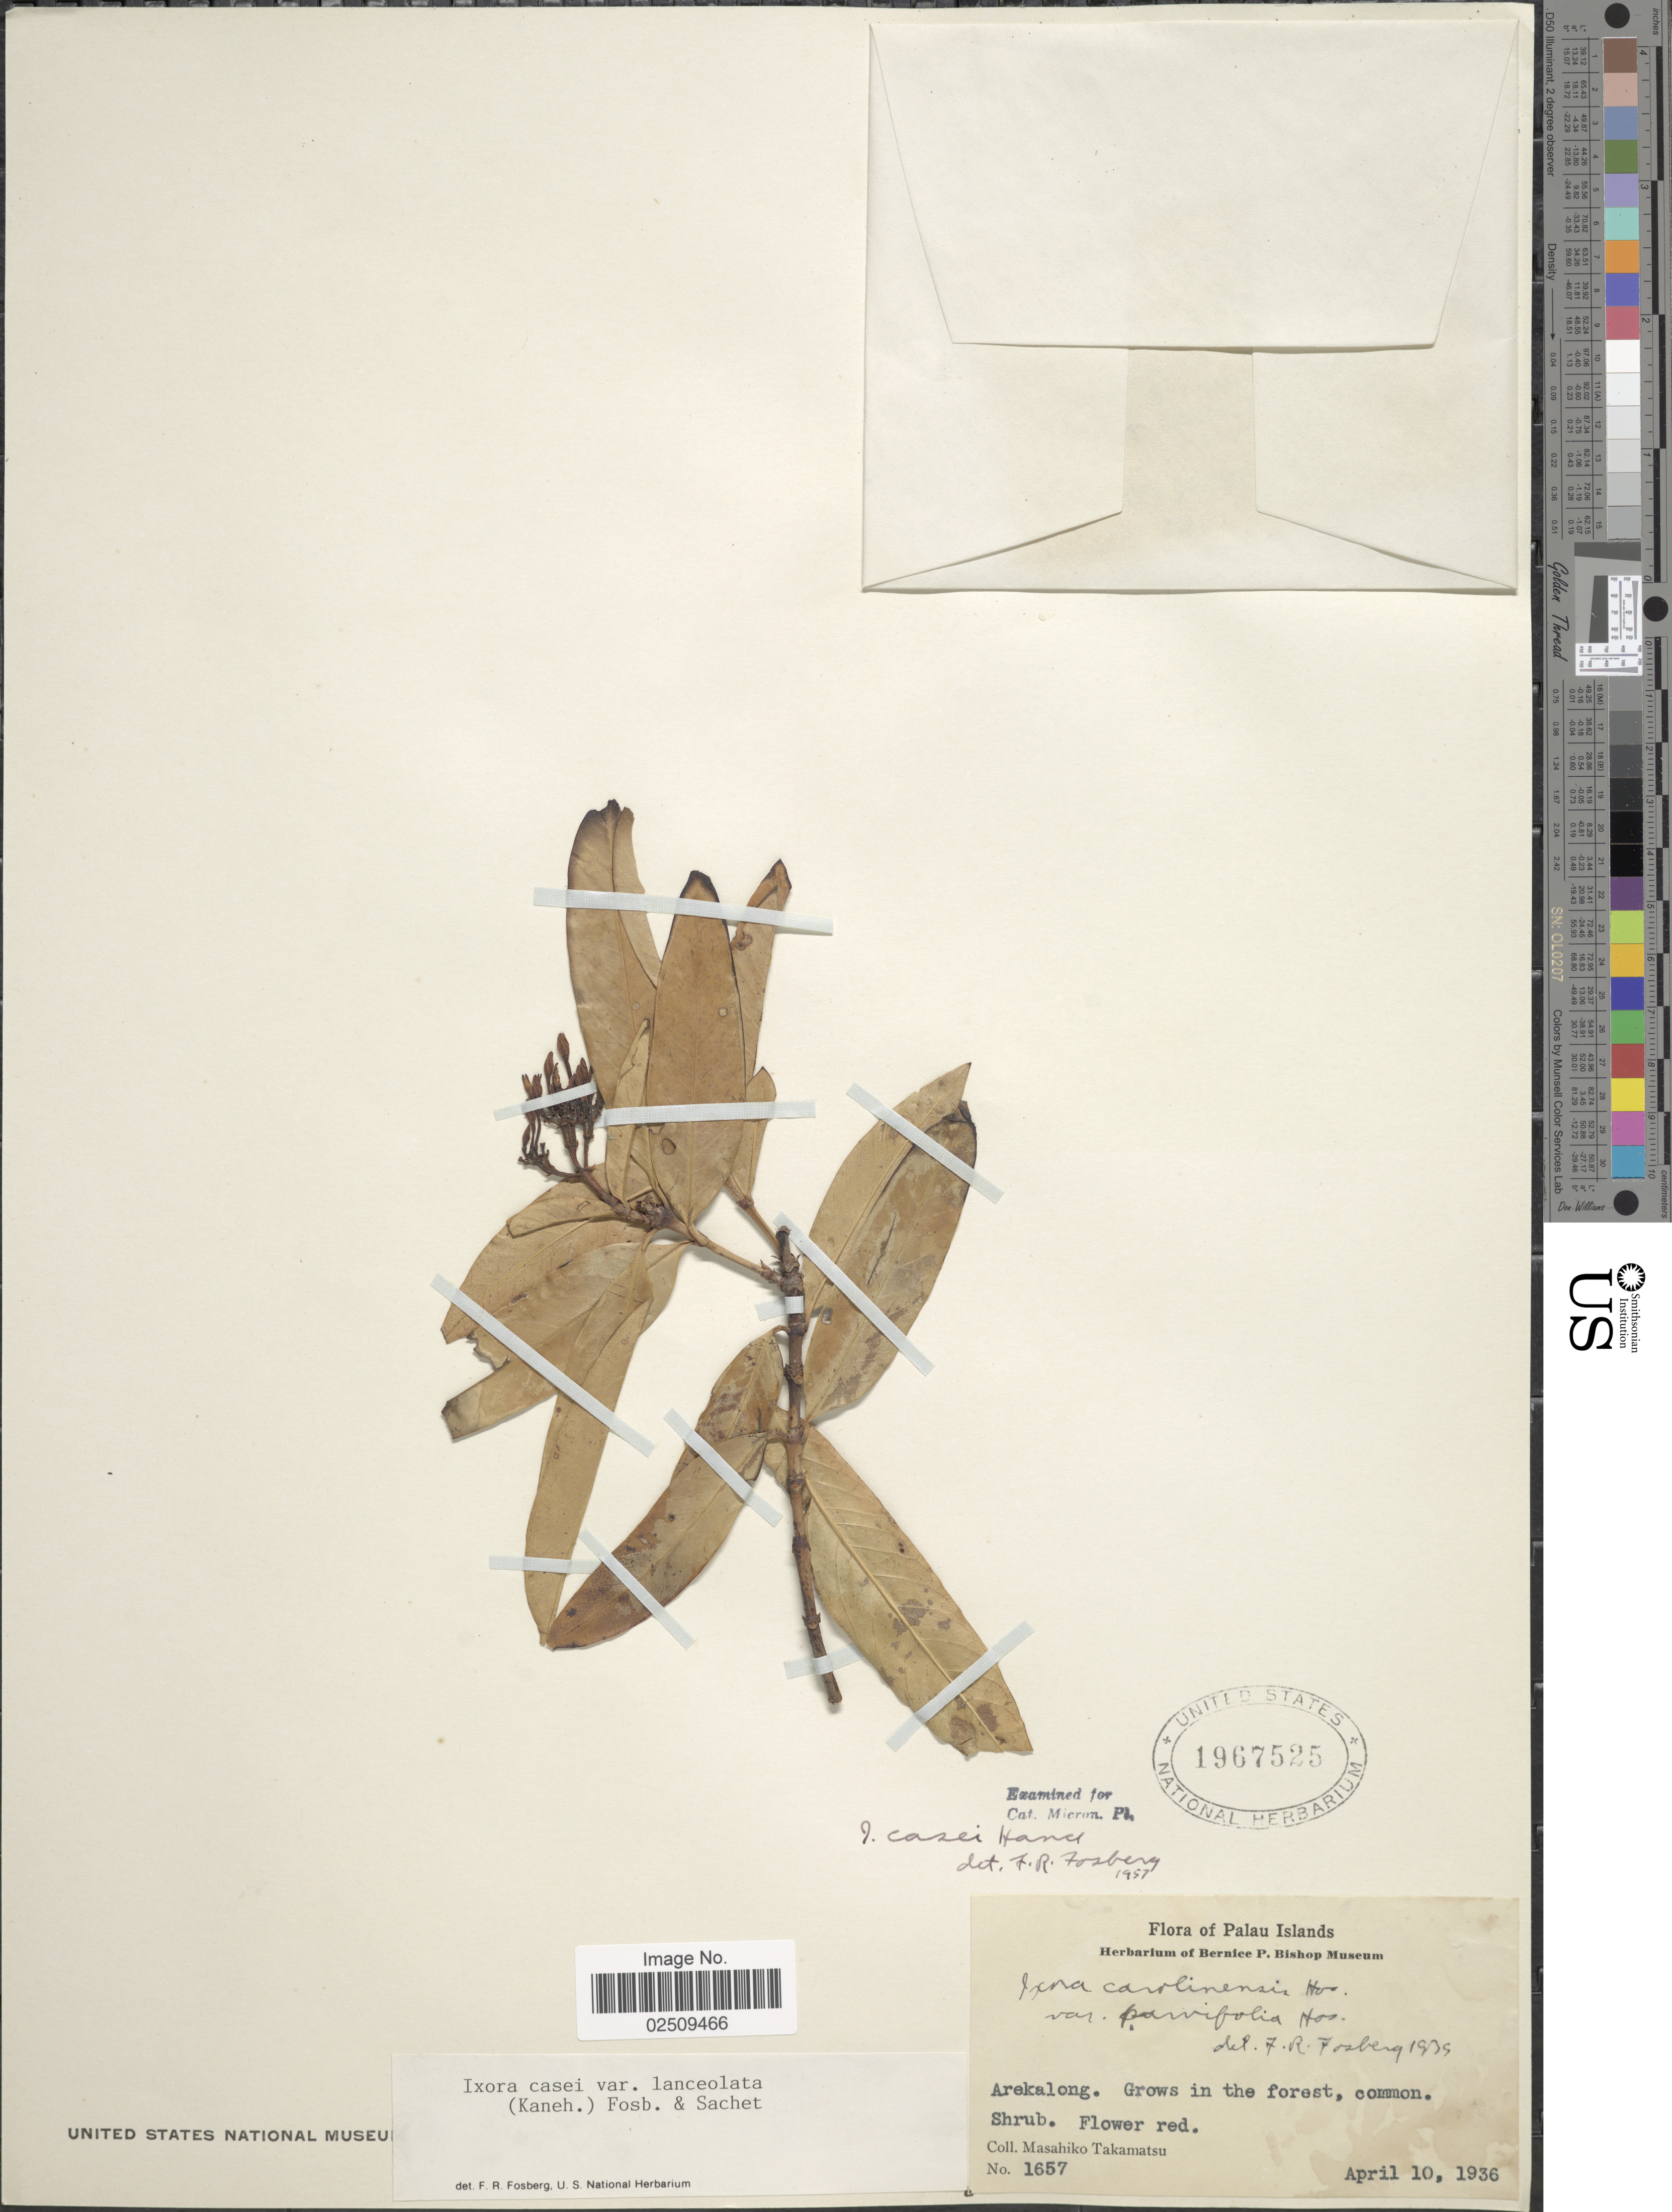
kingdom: Plantae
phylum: Tracheophyta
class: Magnoliopsida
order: Gentianales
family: Rubiaceae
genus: Ixora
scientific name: Ixora casei var. lanceolata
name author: (Kaneh.) Fosberg & Sachet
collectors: M. Takamatsu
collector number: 1657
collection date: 1936-04-10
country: Palau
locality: Palau Islands, Arekalong.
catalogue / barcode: US 1967525